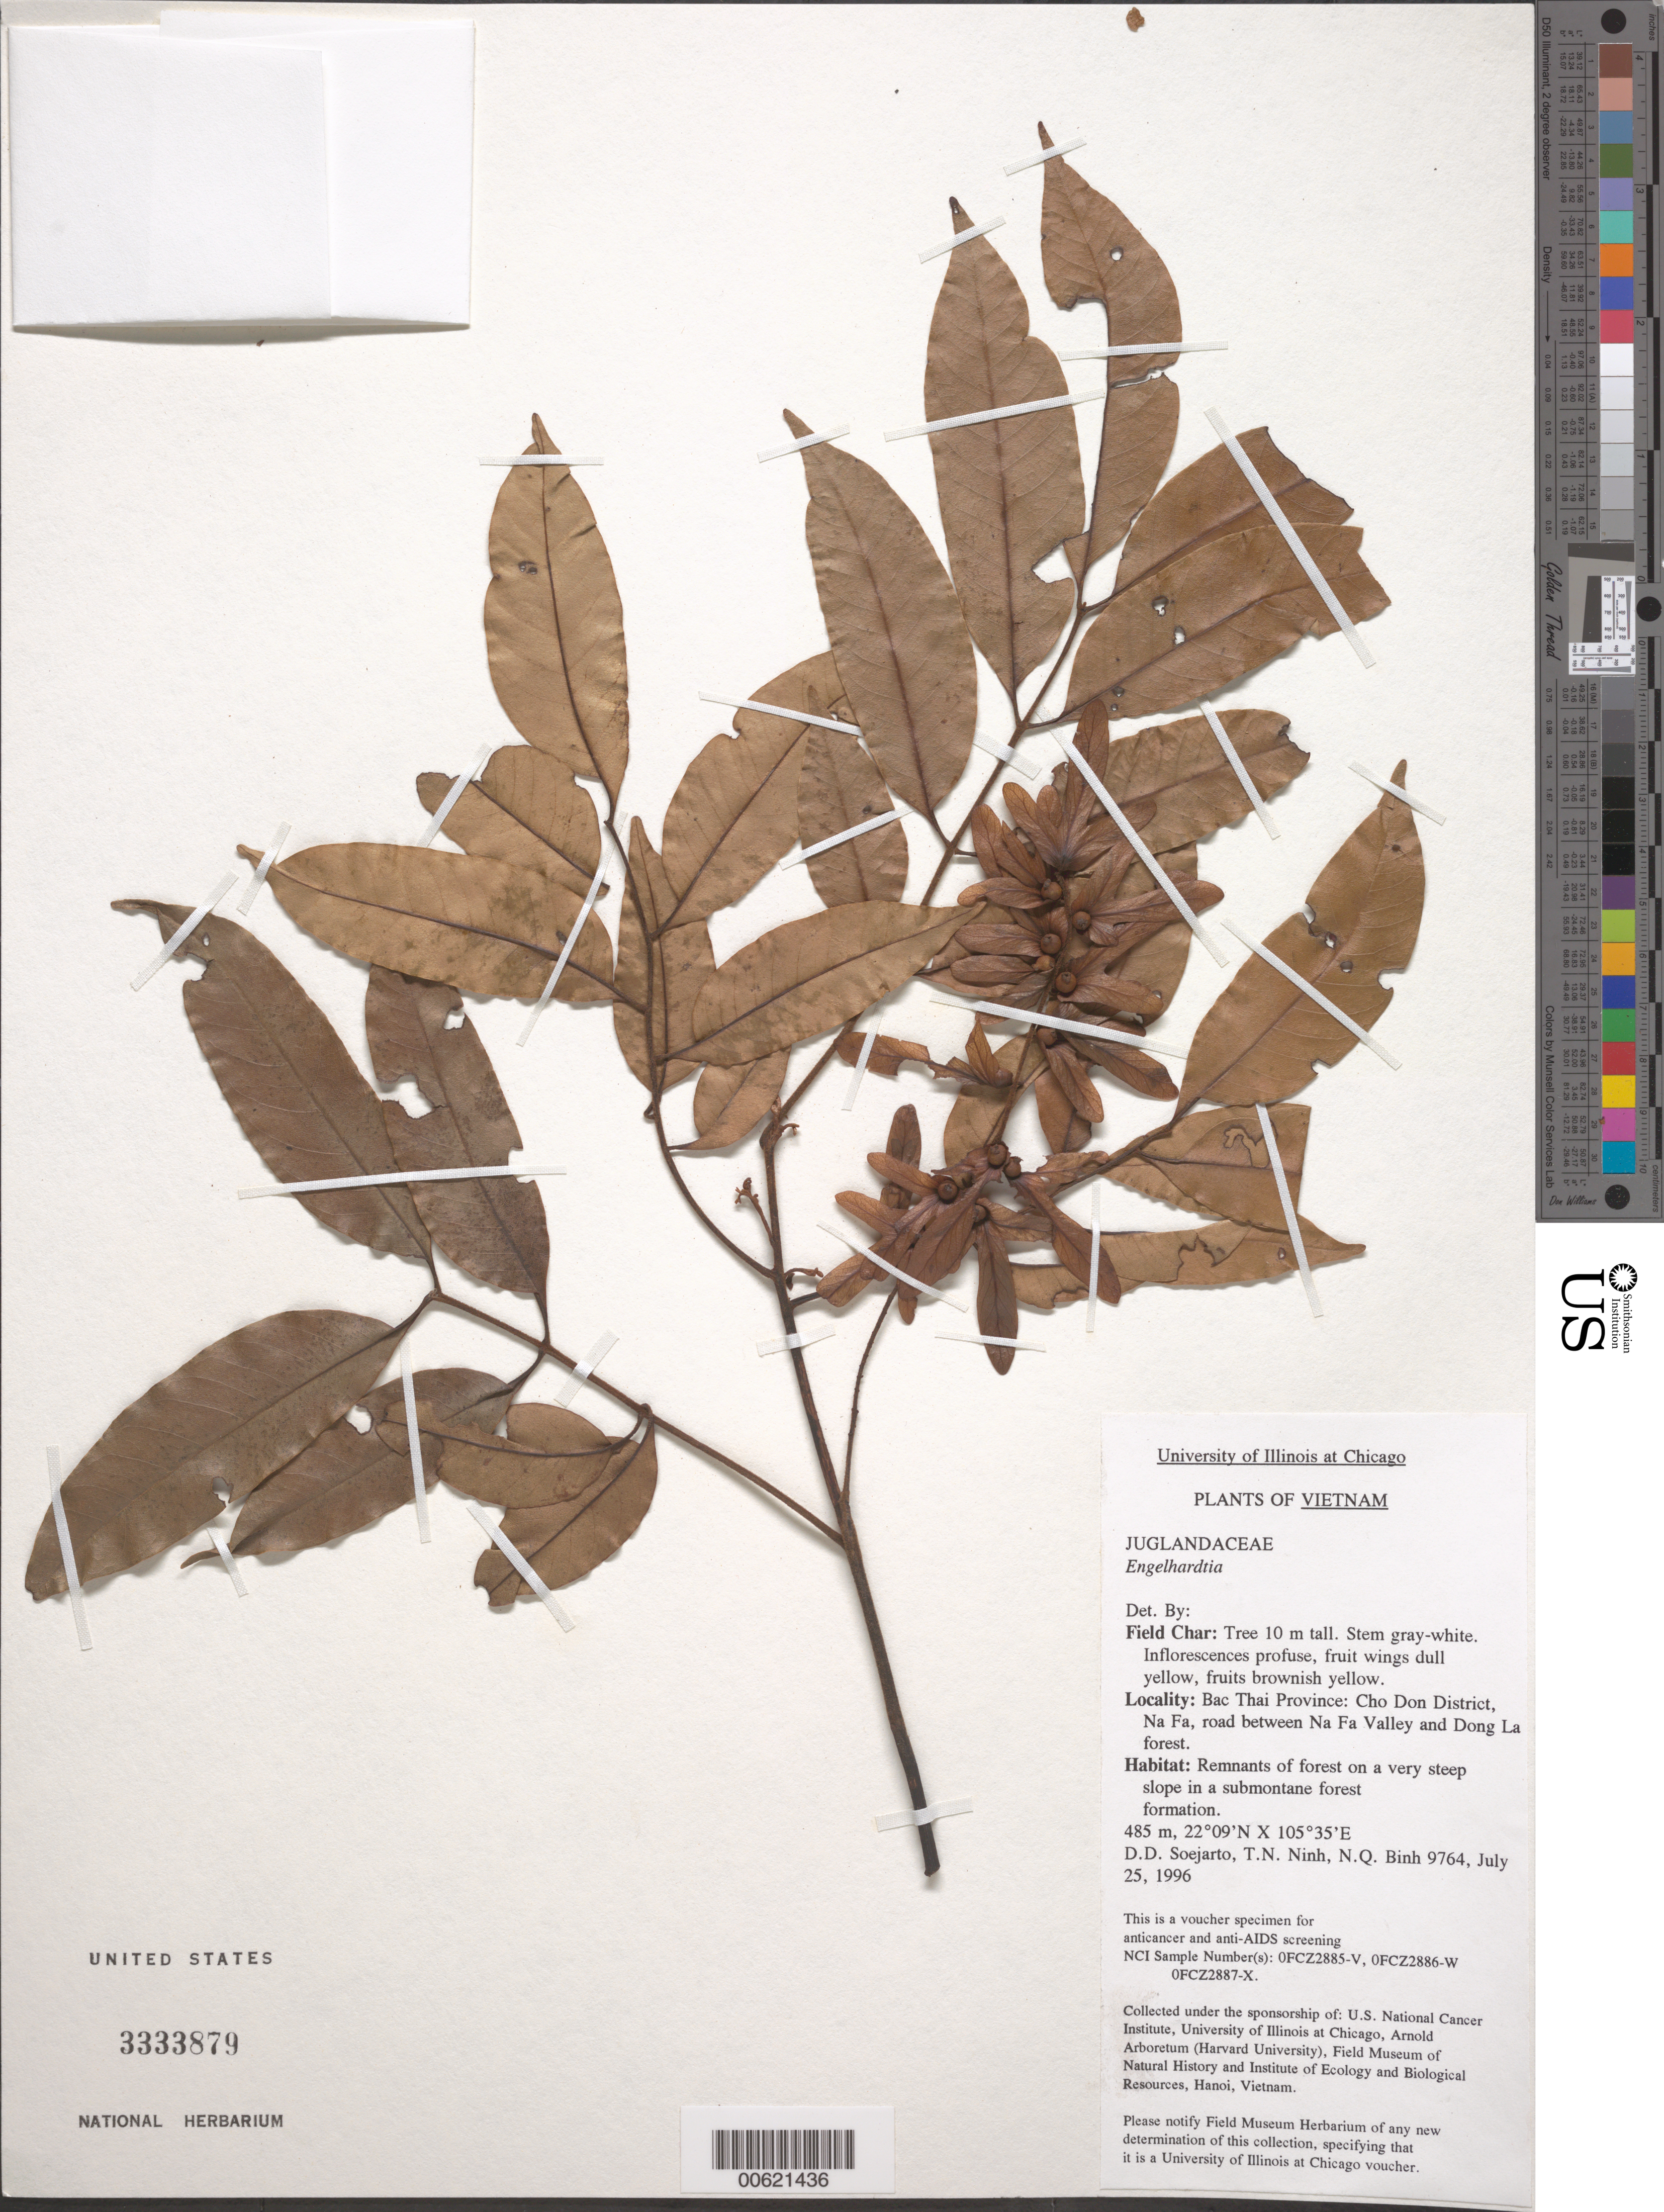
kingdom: Plantae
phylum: Tracheophyta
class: Magnoliopsida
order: Fagales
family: Juglandaceae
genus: Engelhardia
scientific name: Engelhardia sp.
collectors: T. N. Ninh & N. Binh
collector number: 9764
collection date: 1996-07-25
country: Vietnam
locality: Bac Thai Province: Cho Don District, Na Fa, road between Na Fa Valley and Dong La forest.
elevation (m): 485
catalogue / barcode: US 3333879